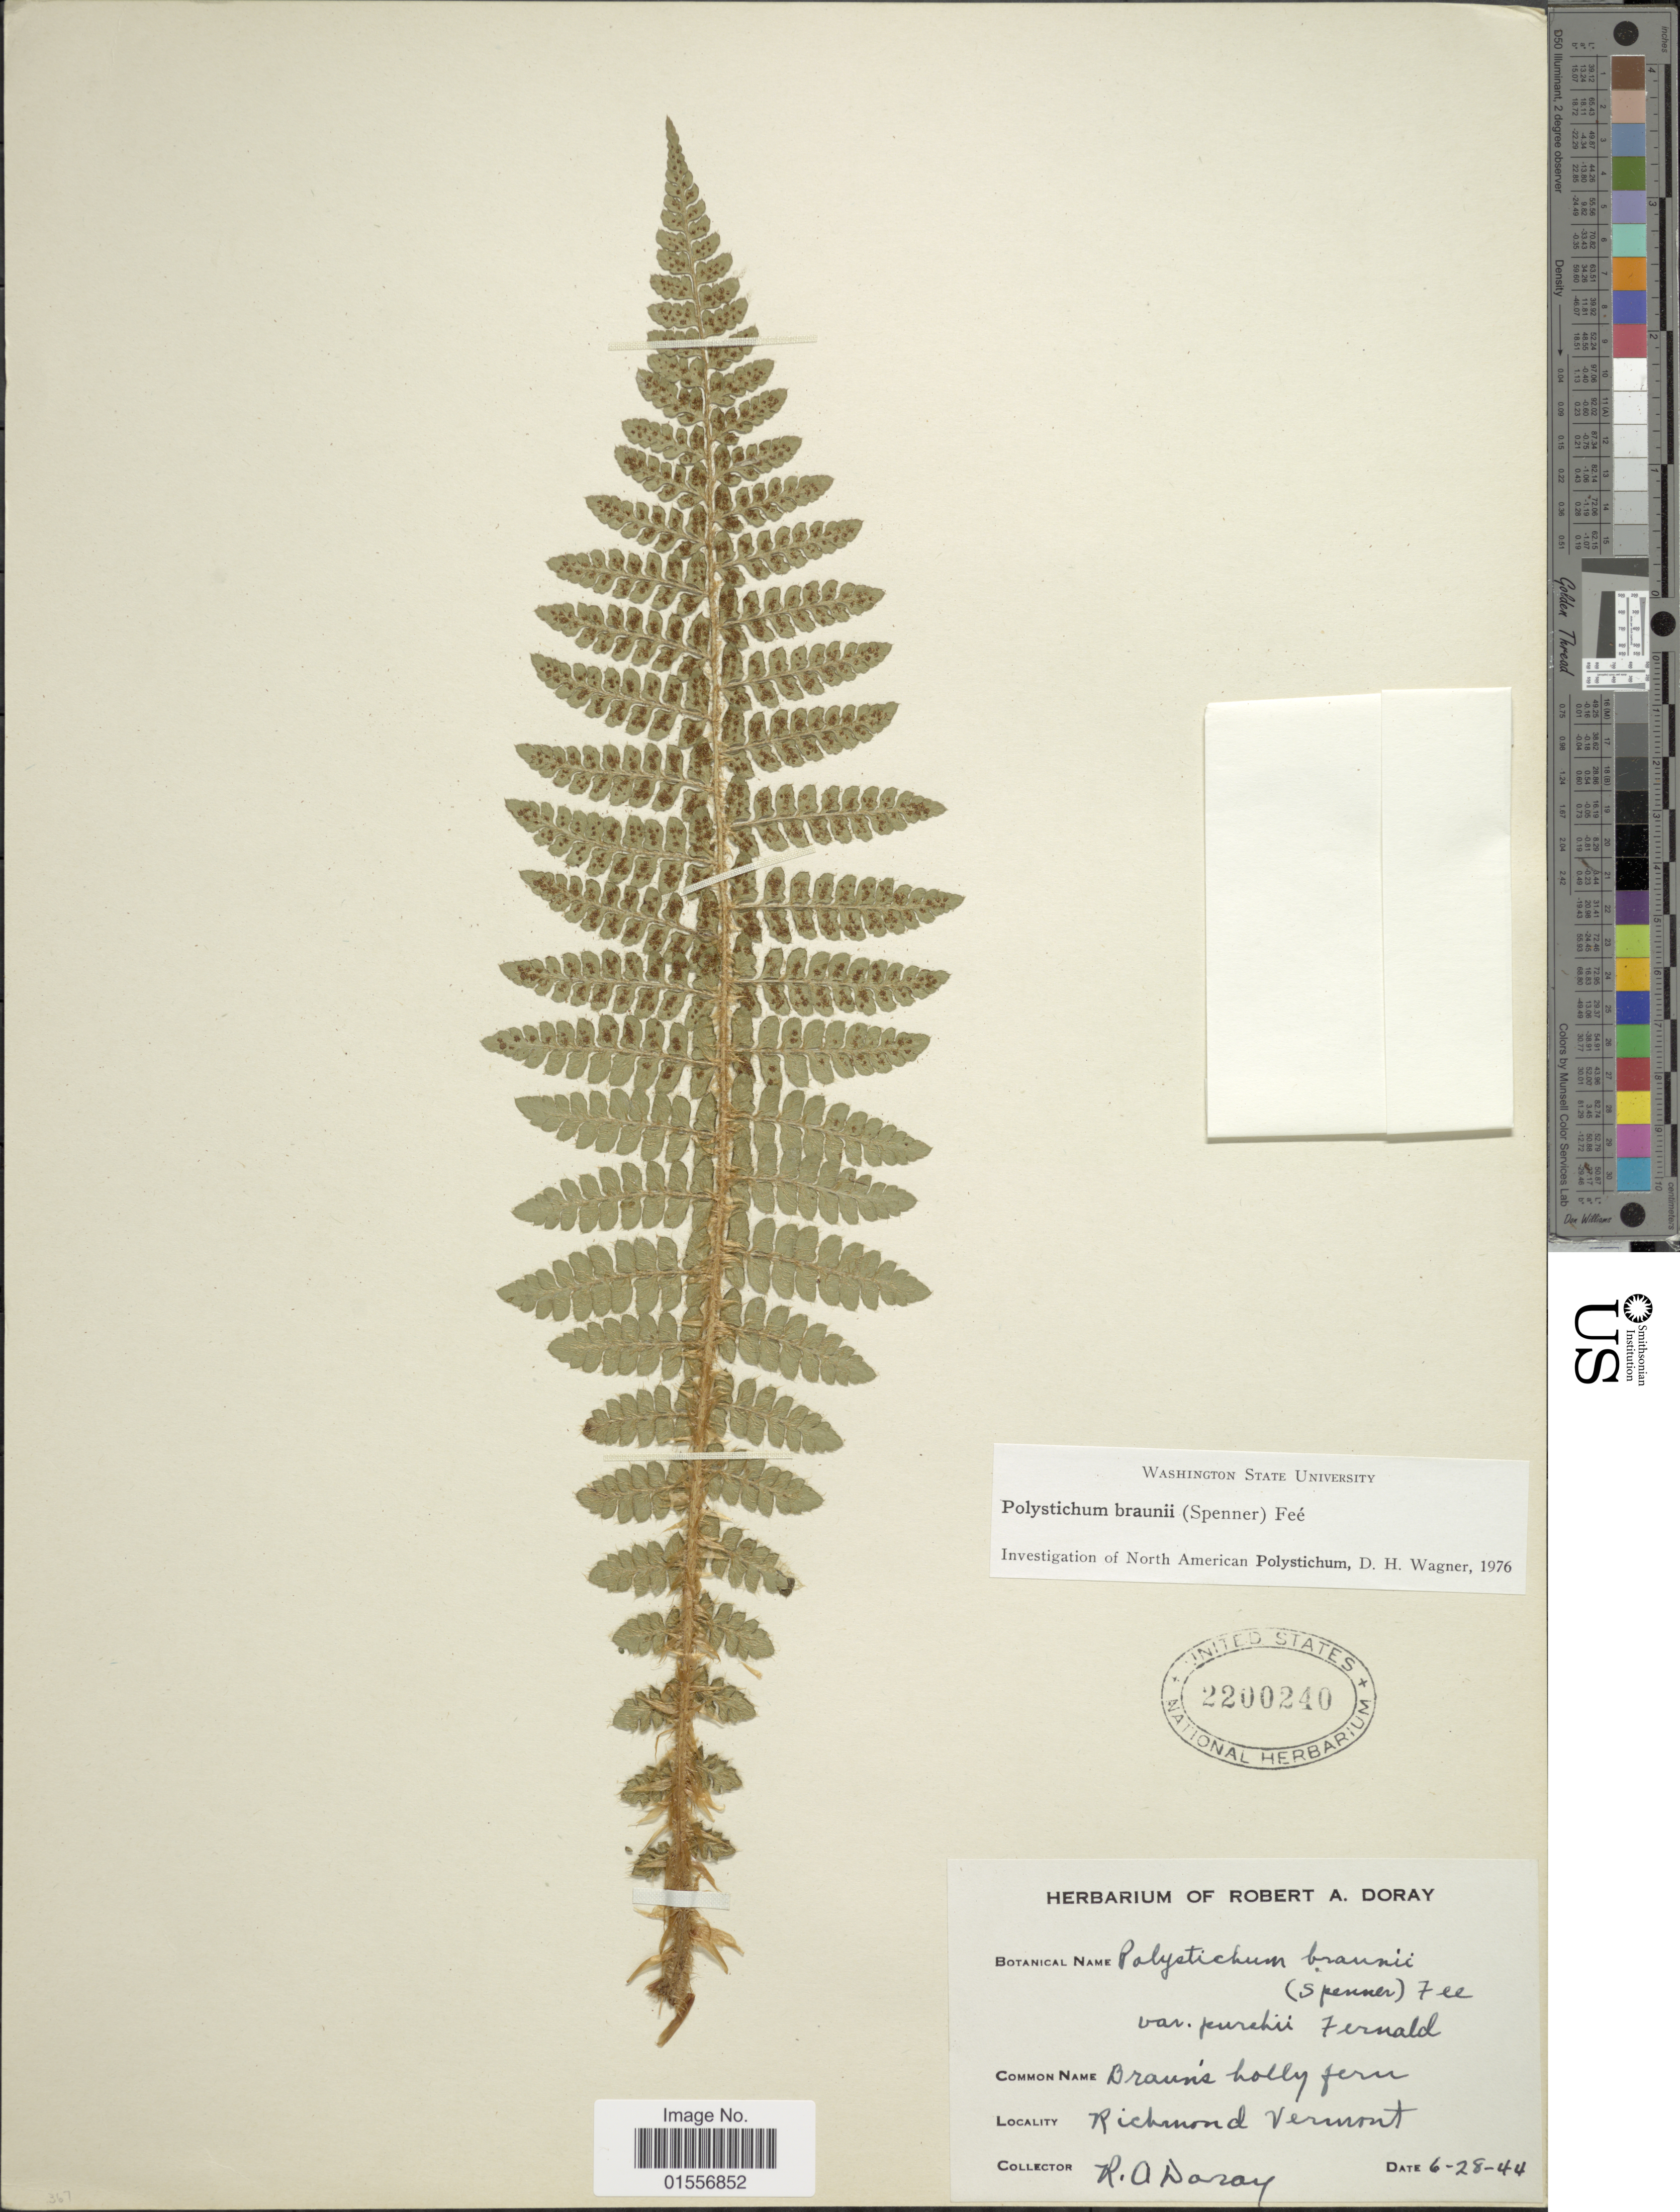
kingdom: Plantae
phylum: Tracheophyta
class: Polypodiopsida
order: Polypodiales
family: Dryopteridaceae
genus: Polystichum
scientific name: Polystichum braunii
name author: (Spenn.) Fée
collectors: R. Doray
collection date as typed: Transcribed d/m/y: 28/6/44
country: United States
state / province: Vermont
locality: Richmond.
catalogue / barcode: US 2200240